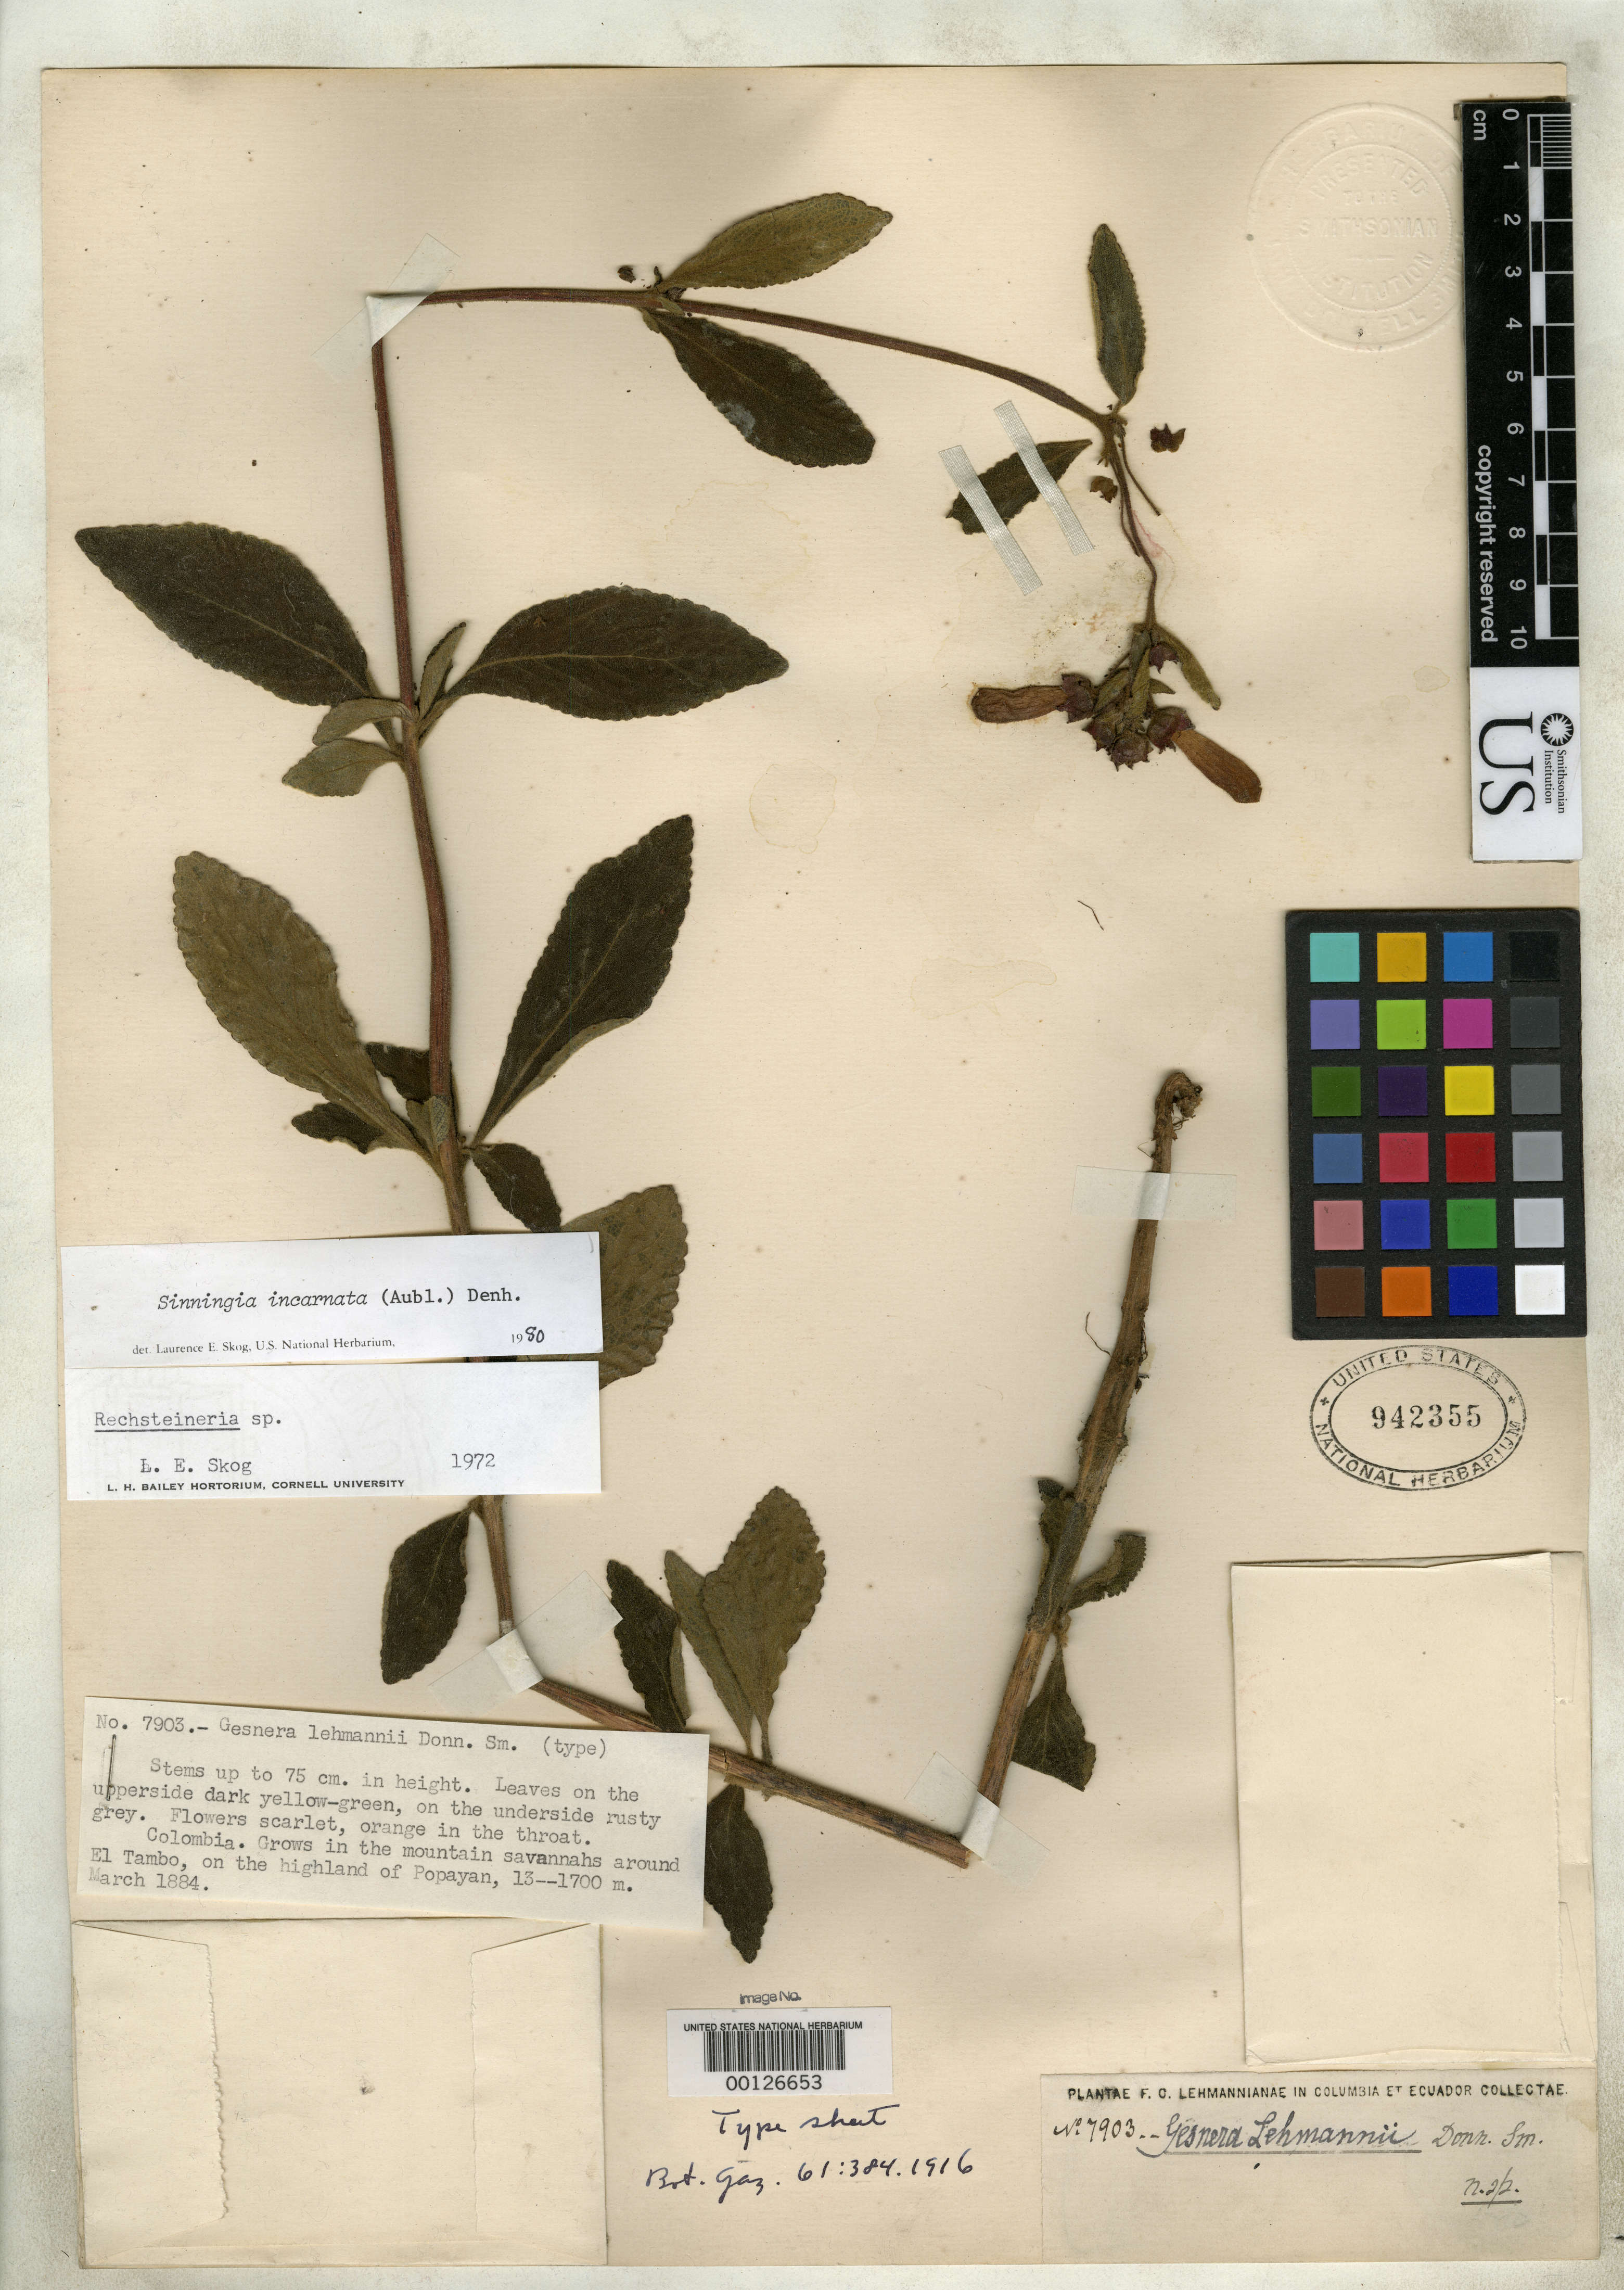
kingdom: Plantae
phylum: Tracheophyta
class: Magnoliopsida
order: Lamiales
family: Gesneriaceae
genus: Gesneria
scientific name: Gesneria lehmannii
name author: Donn. Sm.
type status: Type Collection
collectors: F. C. Lehmann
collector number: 7903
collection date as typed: Mar 1884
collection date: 1884-03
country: Colombia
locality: Mountain savannahs around El Tambo, on highland of Popayan.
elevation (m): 1300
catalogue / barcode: US 942355